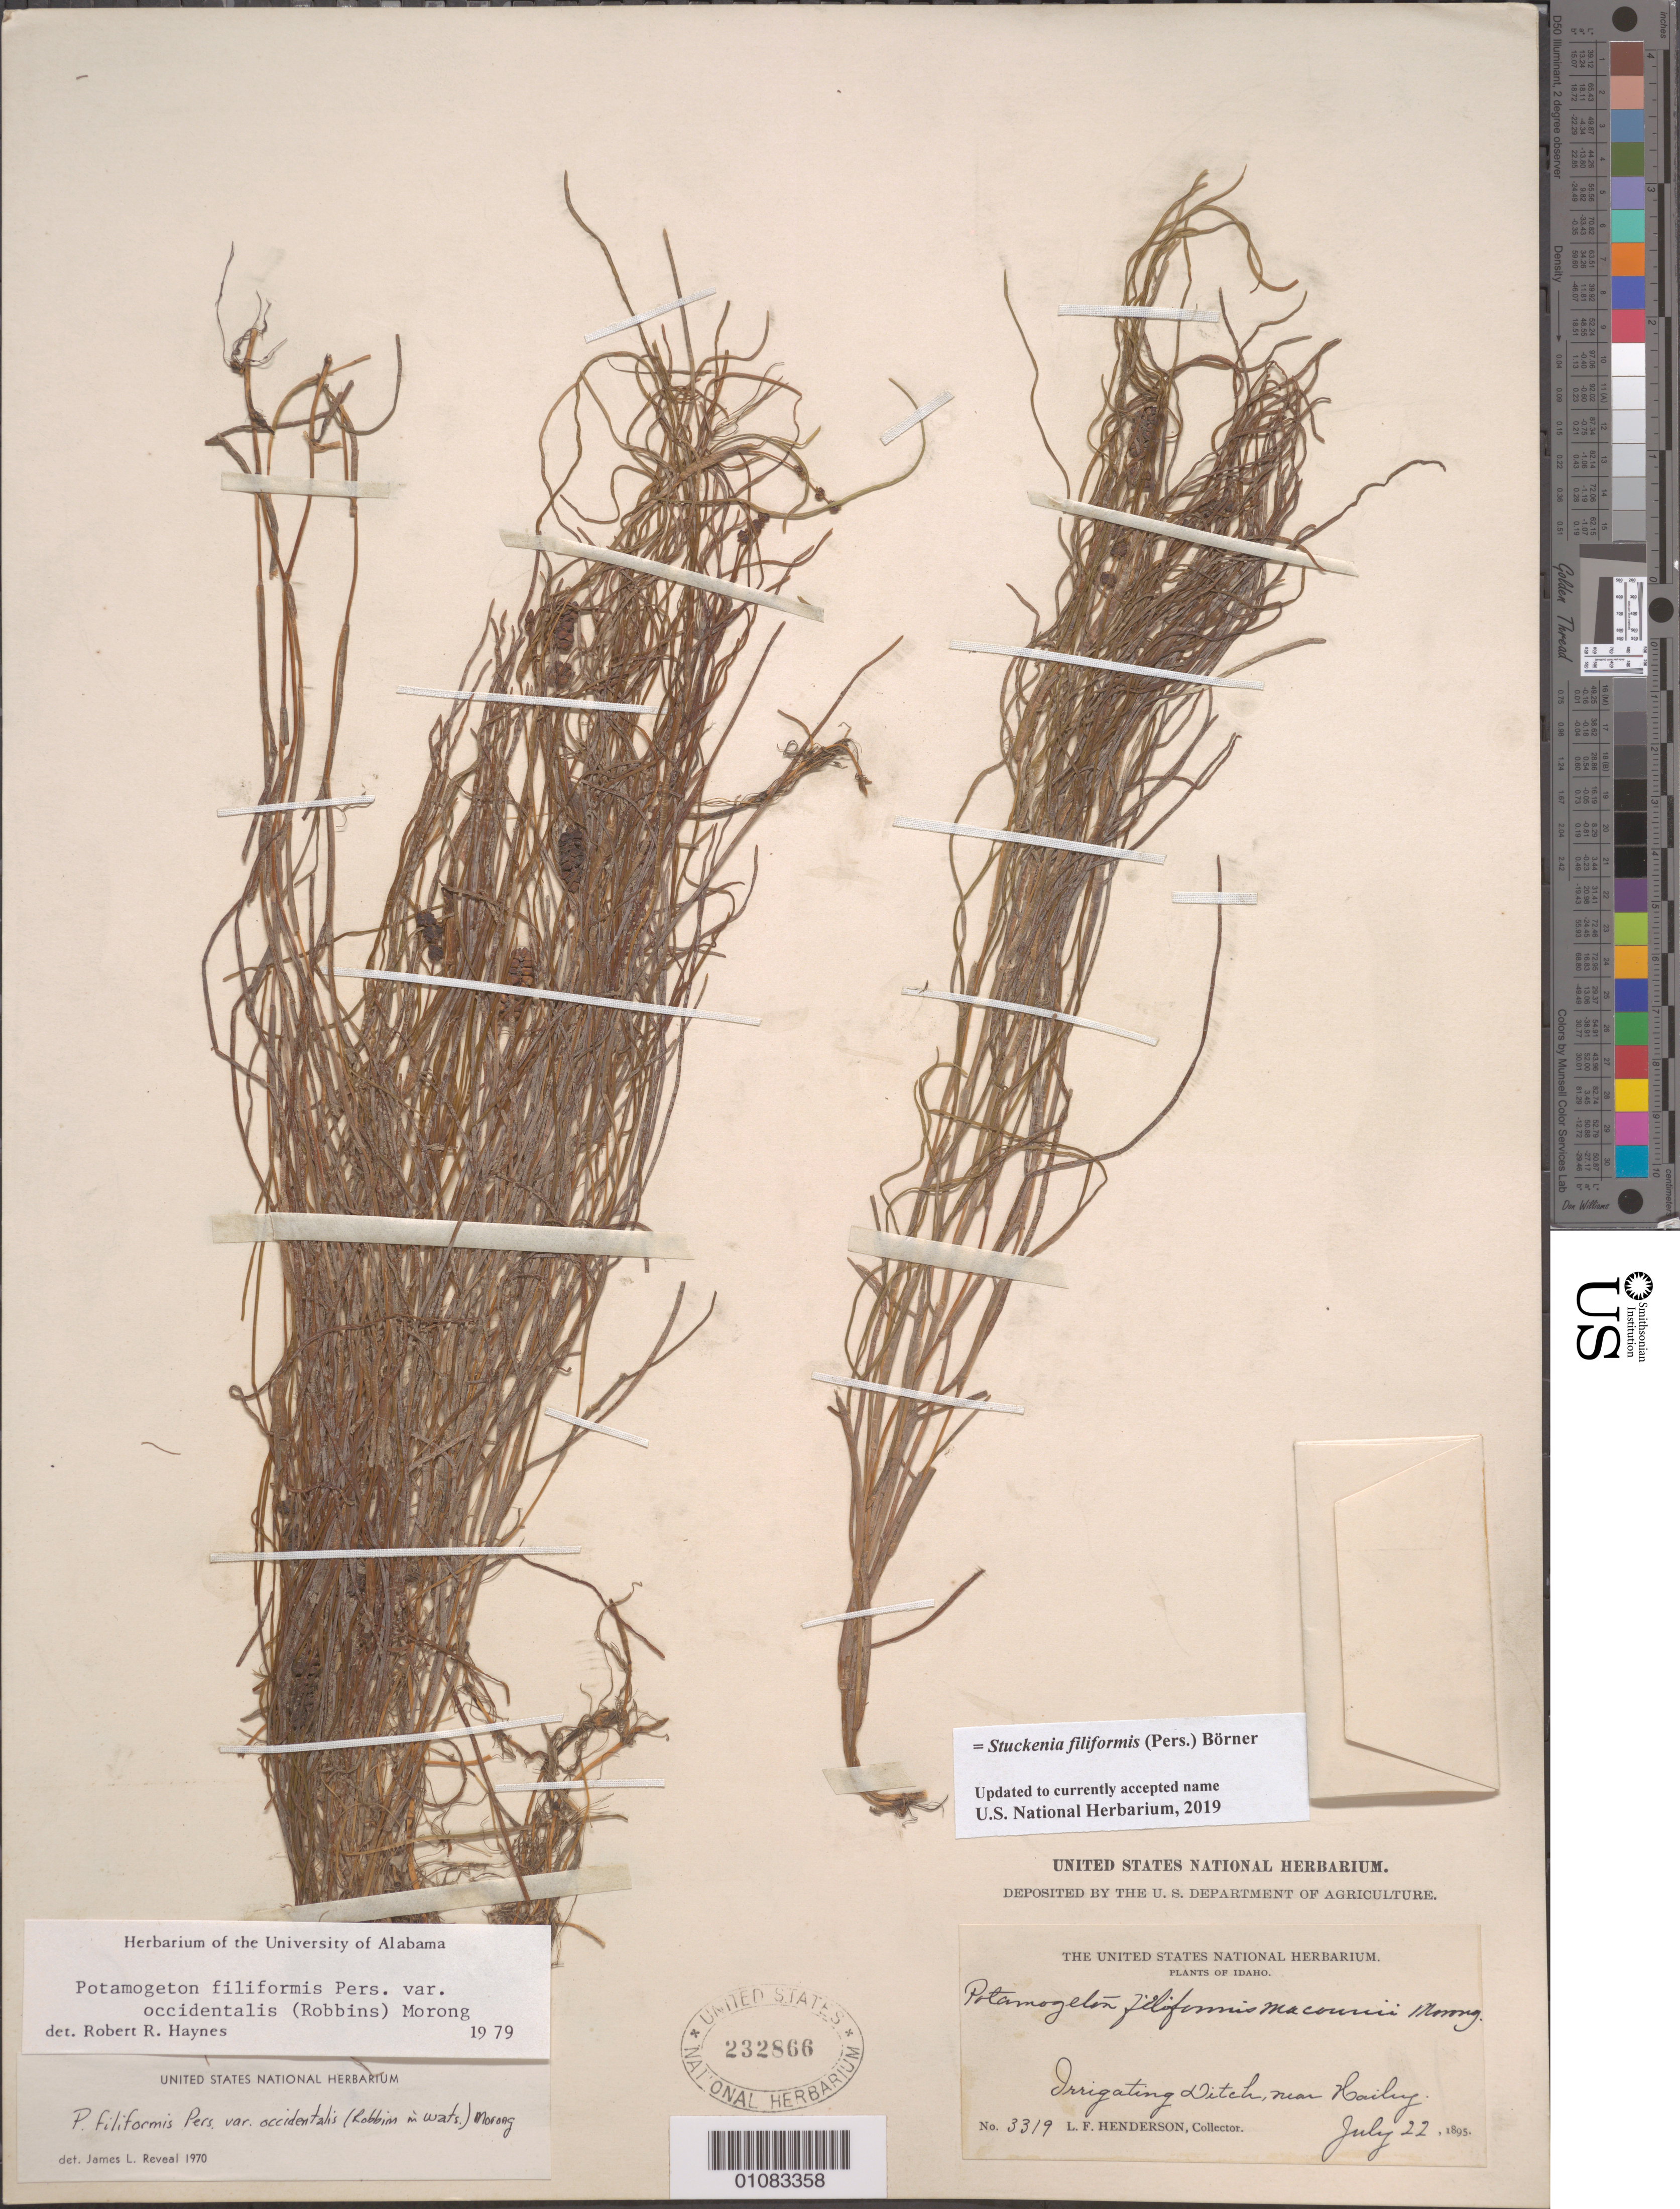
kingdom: Plantae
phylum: Tracheophyta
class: Liliopsida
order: Alismatales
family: Potamogetonaceae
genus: Stuckenia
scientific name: Stuckenia filiformis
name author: (Pers.) Börner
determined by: Strong, Mark T., (BOT), Smithsonian Institution - National Museum of Natural History (UNITED STATES)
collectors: L. Henderson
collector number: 3319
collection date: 1895-07-22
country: United States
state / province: Idaho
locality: near Hailey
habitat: Irrigation ditch.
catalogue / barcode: US 232866